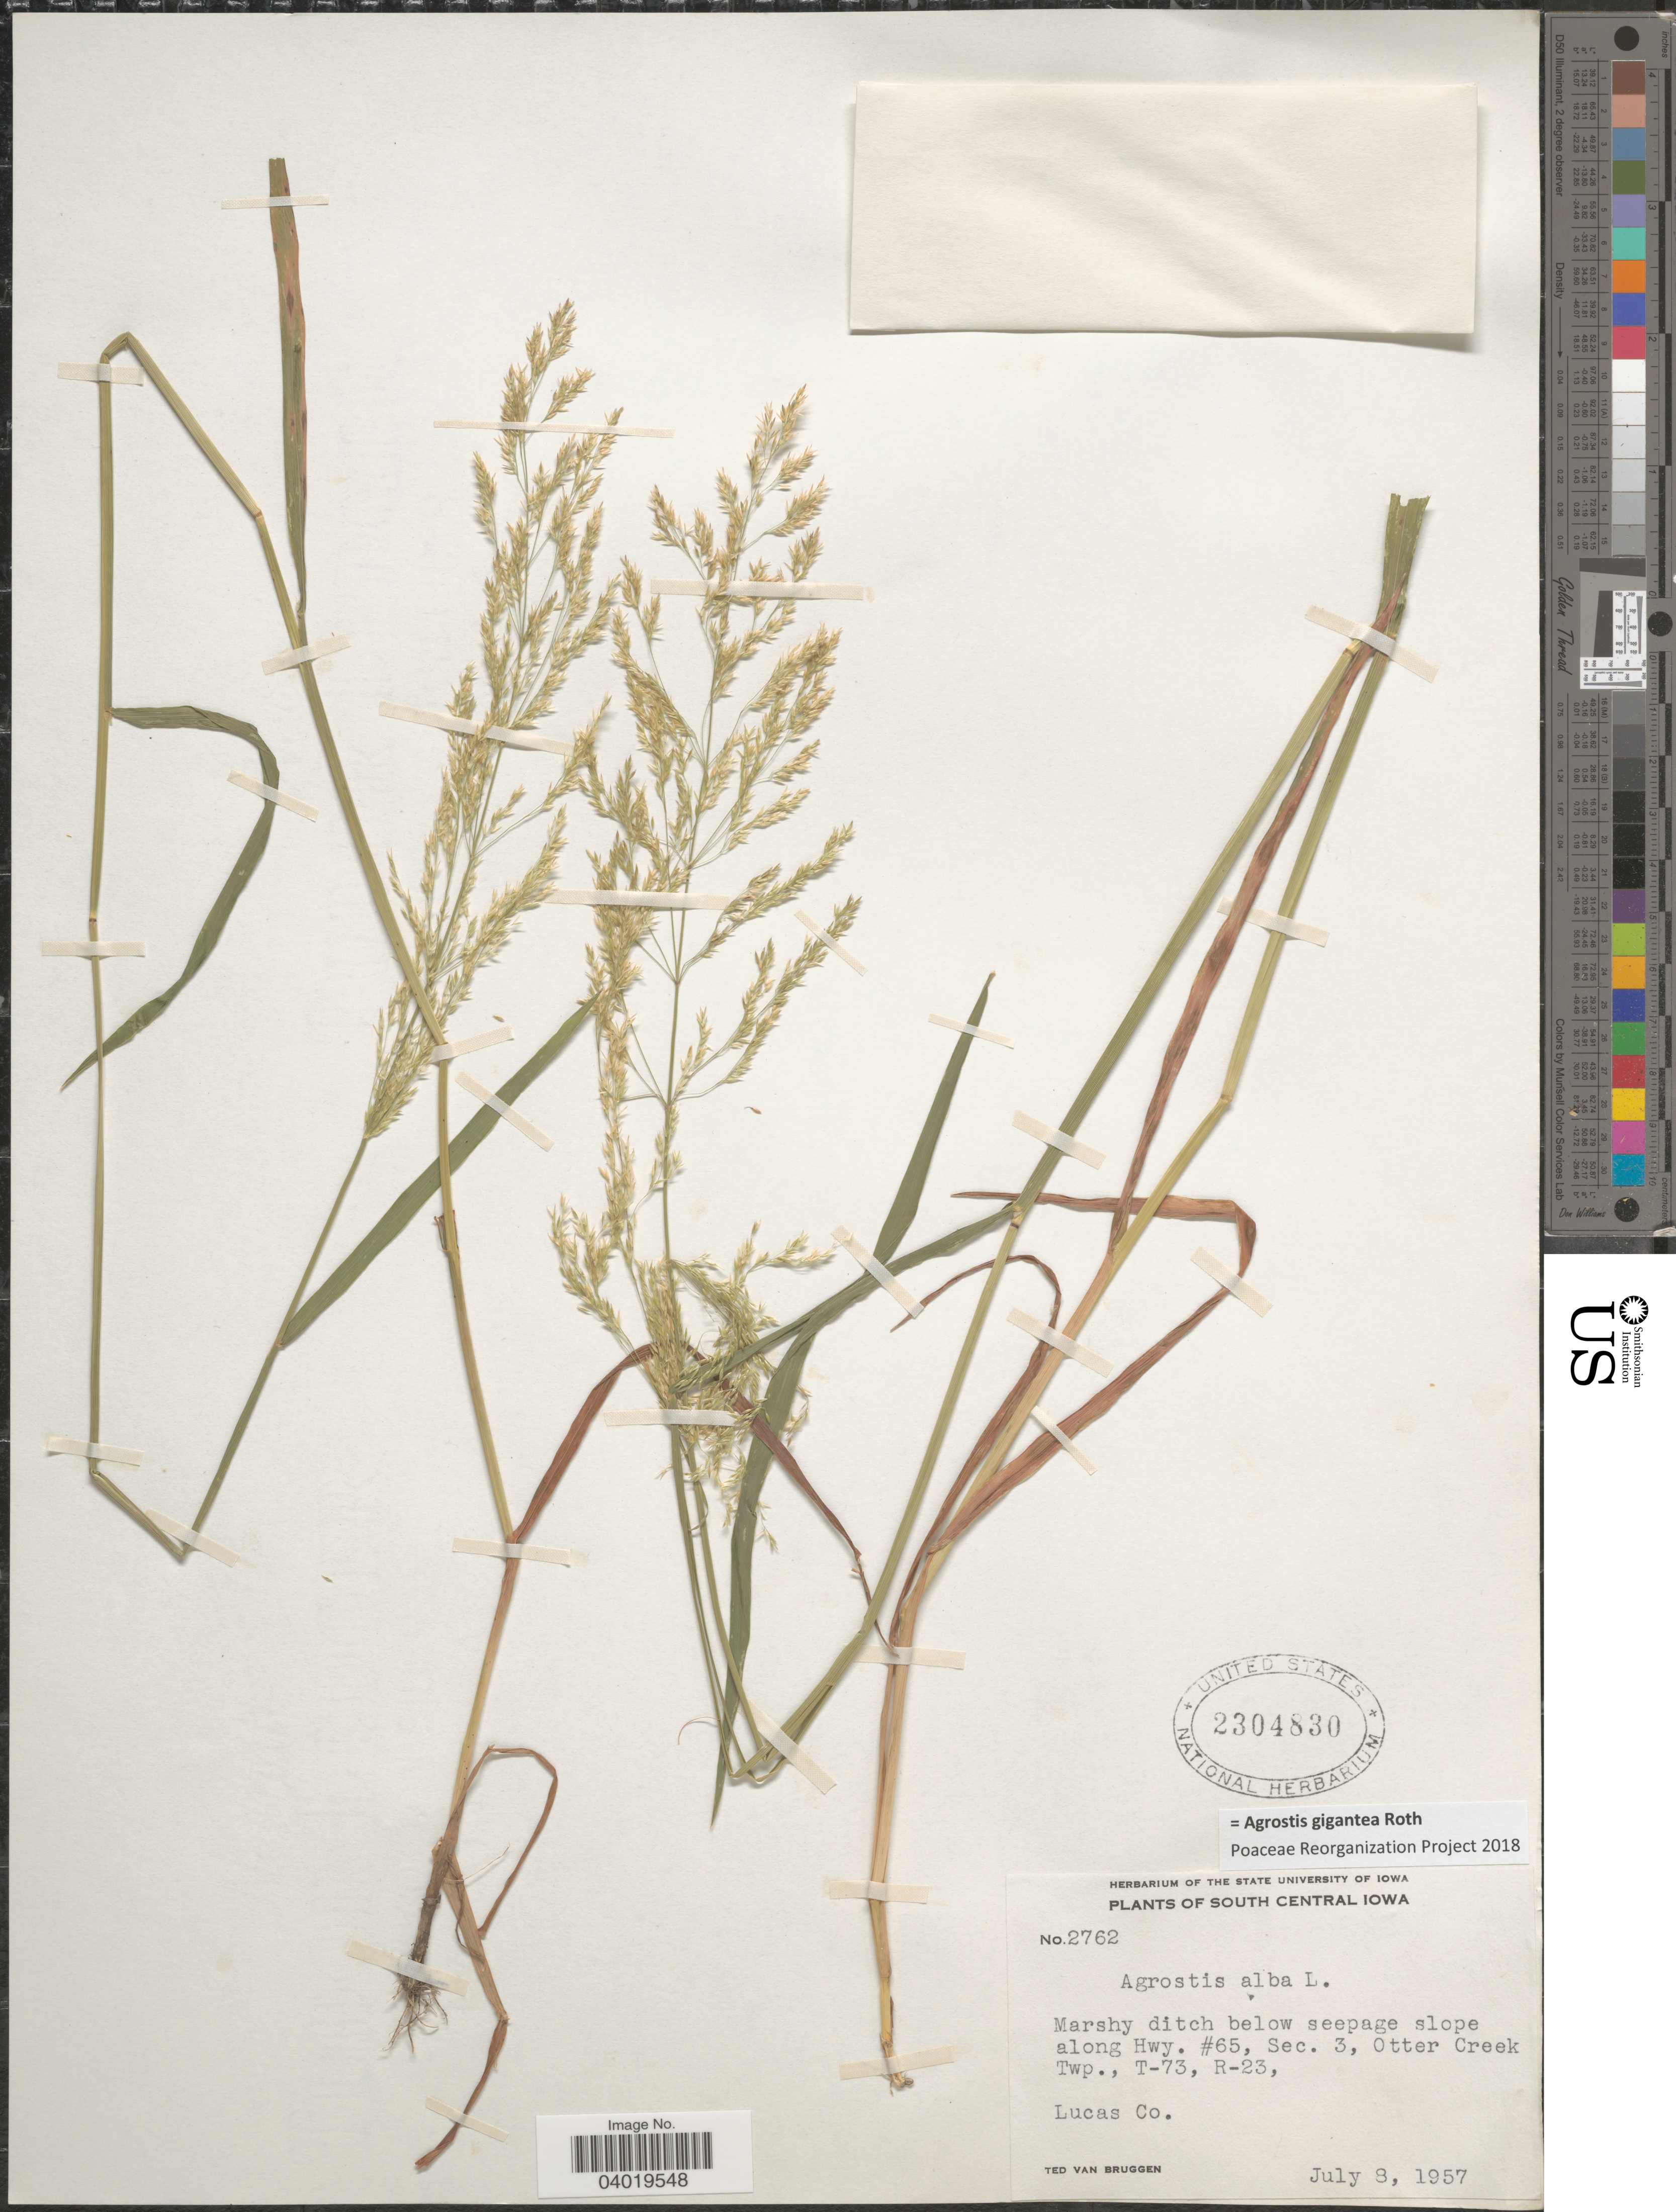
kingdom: Plantae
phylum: Tracheophyta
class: Liliopsida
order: Poales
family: Poaceae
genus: Agrostis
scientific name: Agrostis gigantea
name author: Roth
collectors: T. van Bruggen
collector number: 2762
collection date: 1957-07-08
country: United States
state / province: Iowa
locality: South Central Iowa. Marshy ditch below seepage slope along Hwy. #65, Sec. 3, Otter Creek Twp., T-73, R-23, Lucas Co.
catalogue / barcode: US 2304830